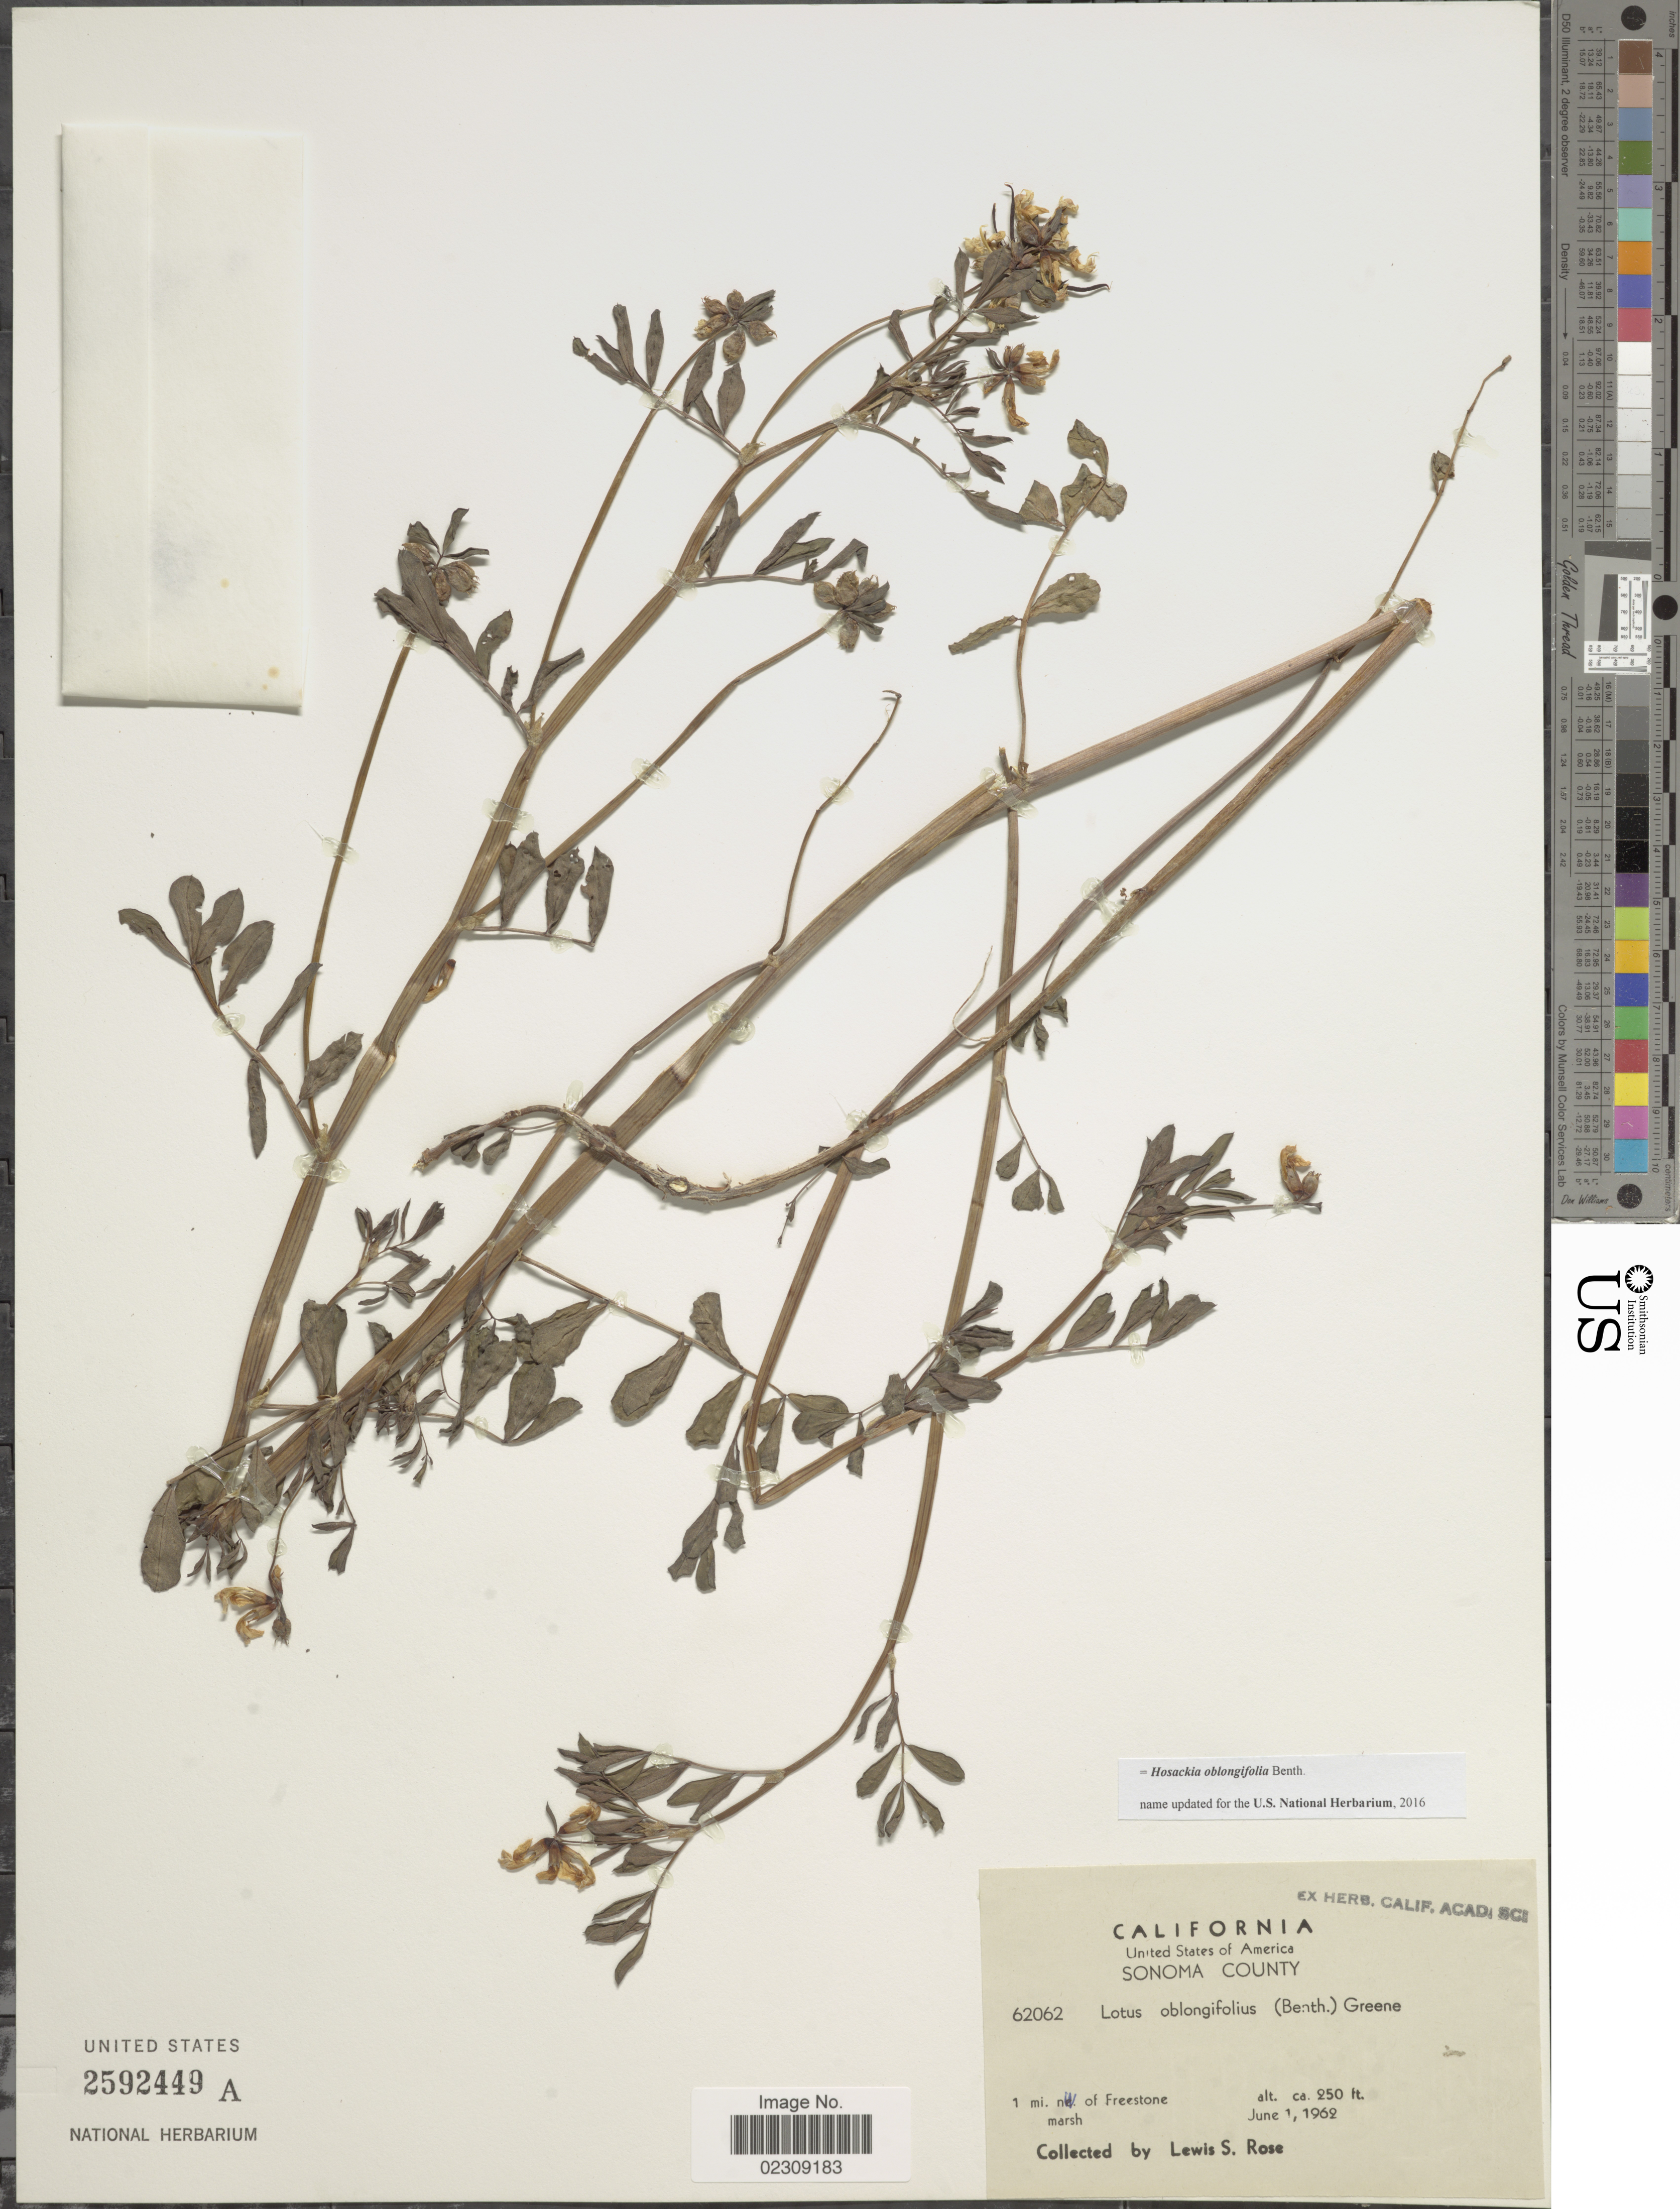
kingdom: Plantae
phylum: Tracheophyta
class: Magnoliopsida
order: Fabales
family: Fabaceae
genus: Hosackia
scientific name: Hosackia oblongifolia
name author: Benth.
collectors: L. S. Rose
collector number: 62062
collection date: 1962-06-01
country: United States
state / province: California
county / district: Sonoma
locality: Sonoma County, 1 mi nw of Freestone, marsh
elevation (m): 76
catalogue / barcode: US 2592449A